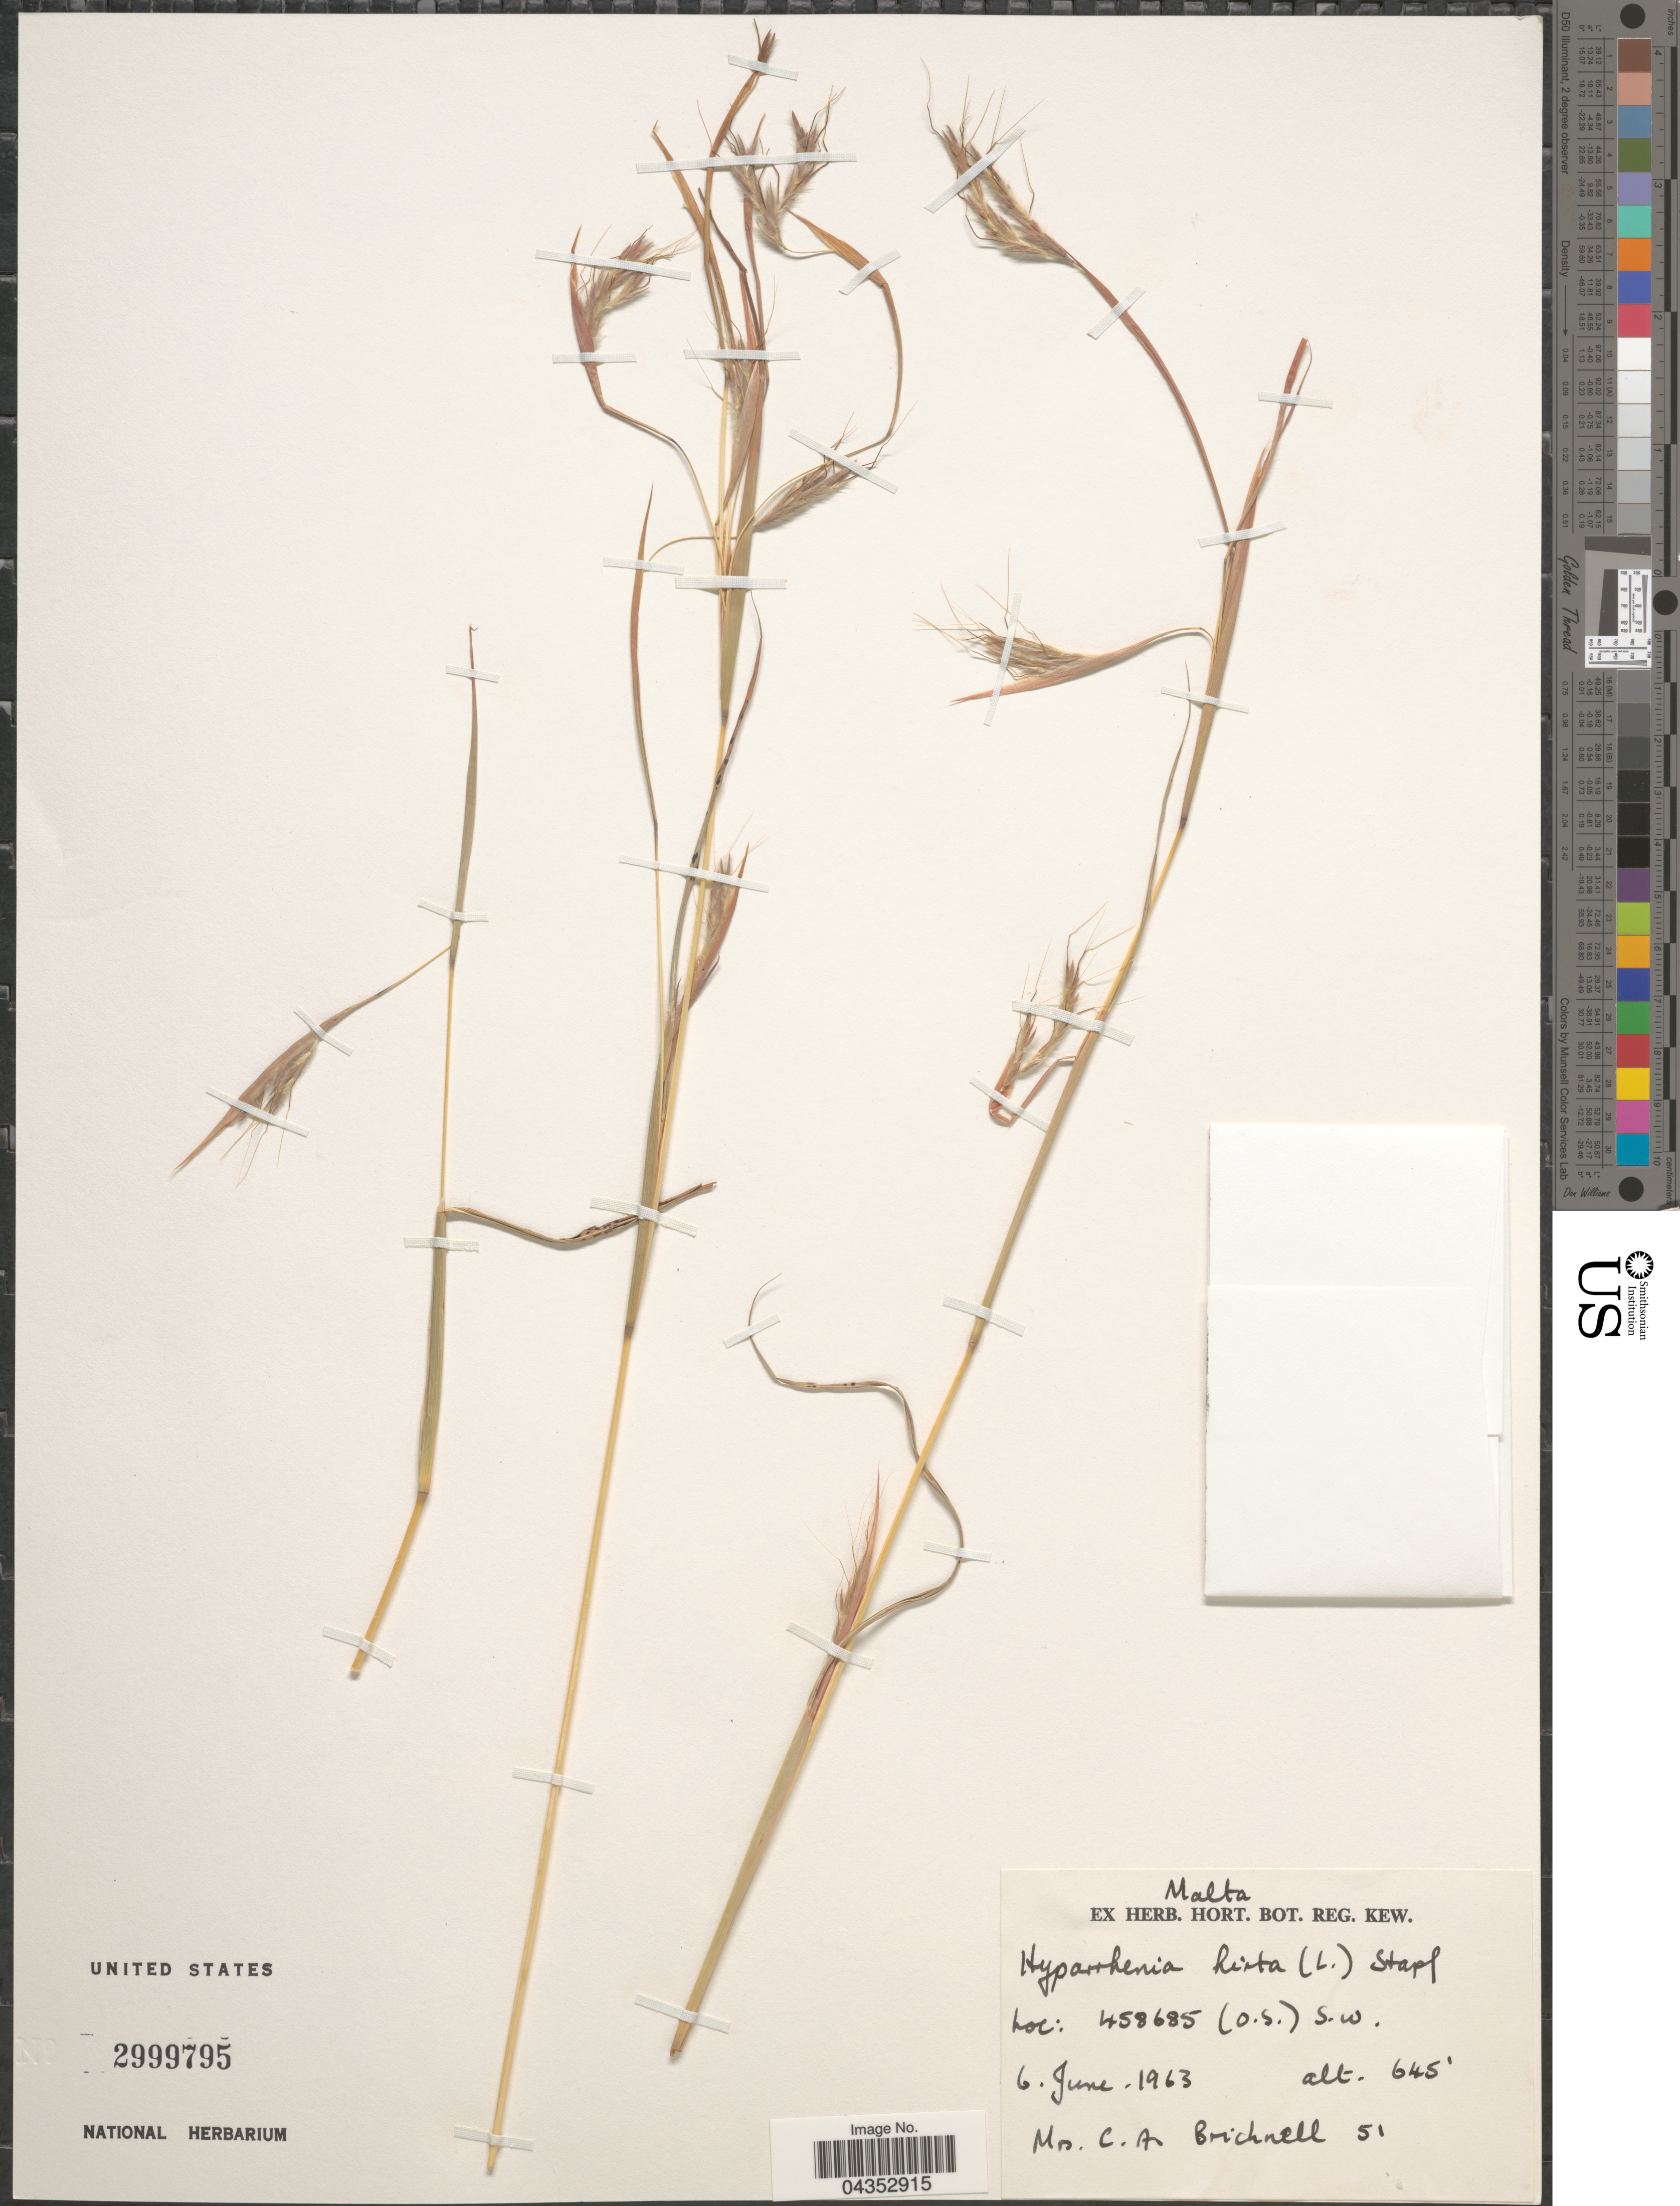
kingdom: Plantae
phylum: Tracheophyta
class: Liliopsida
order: Poales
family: Poaceae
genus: Hyparrhenia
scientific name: Hyparrhenia hirta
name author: (L.) Stapf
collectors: C. Bricknell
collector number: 51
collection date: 1963-06-06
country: Malta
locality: Malta. 458685 (O.S.) S.W.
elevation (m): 197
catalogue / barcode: US 2999795